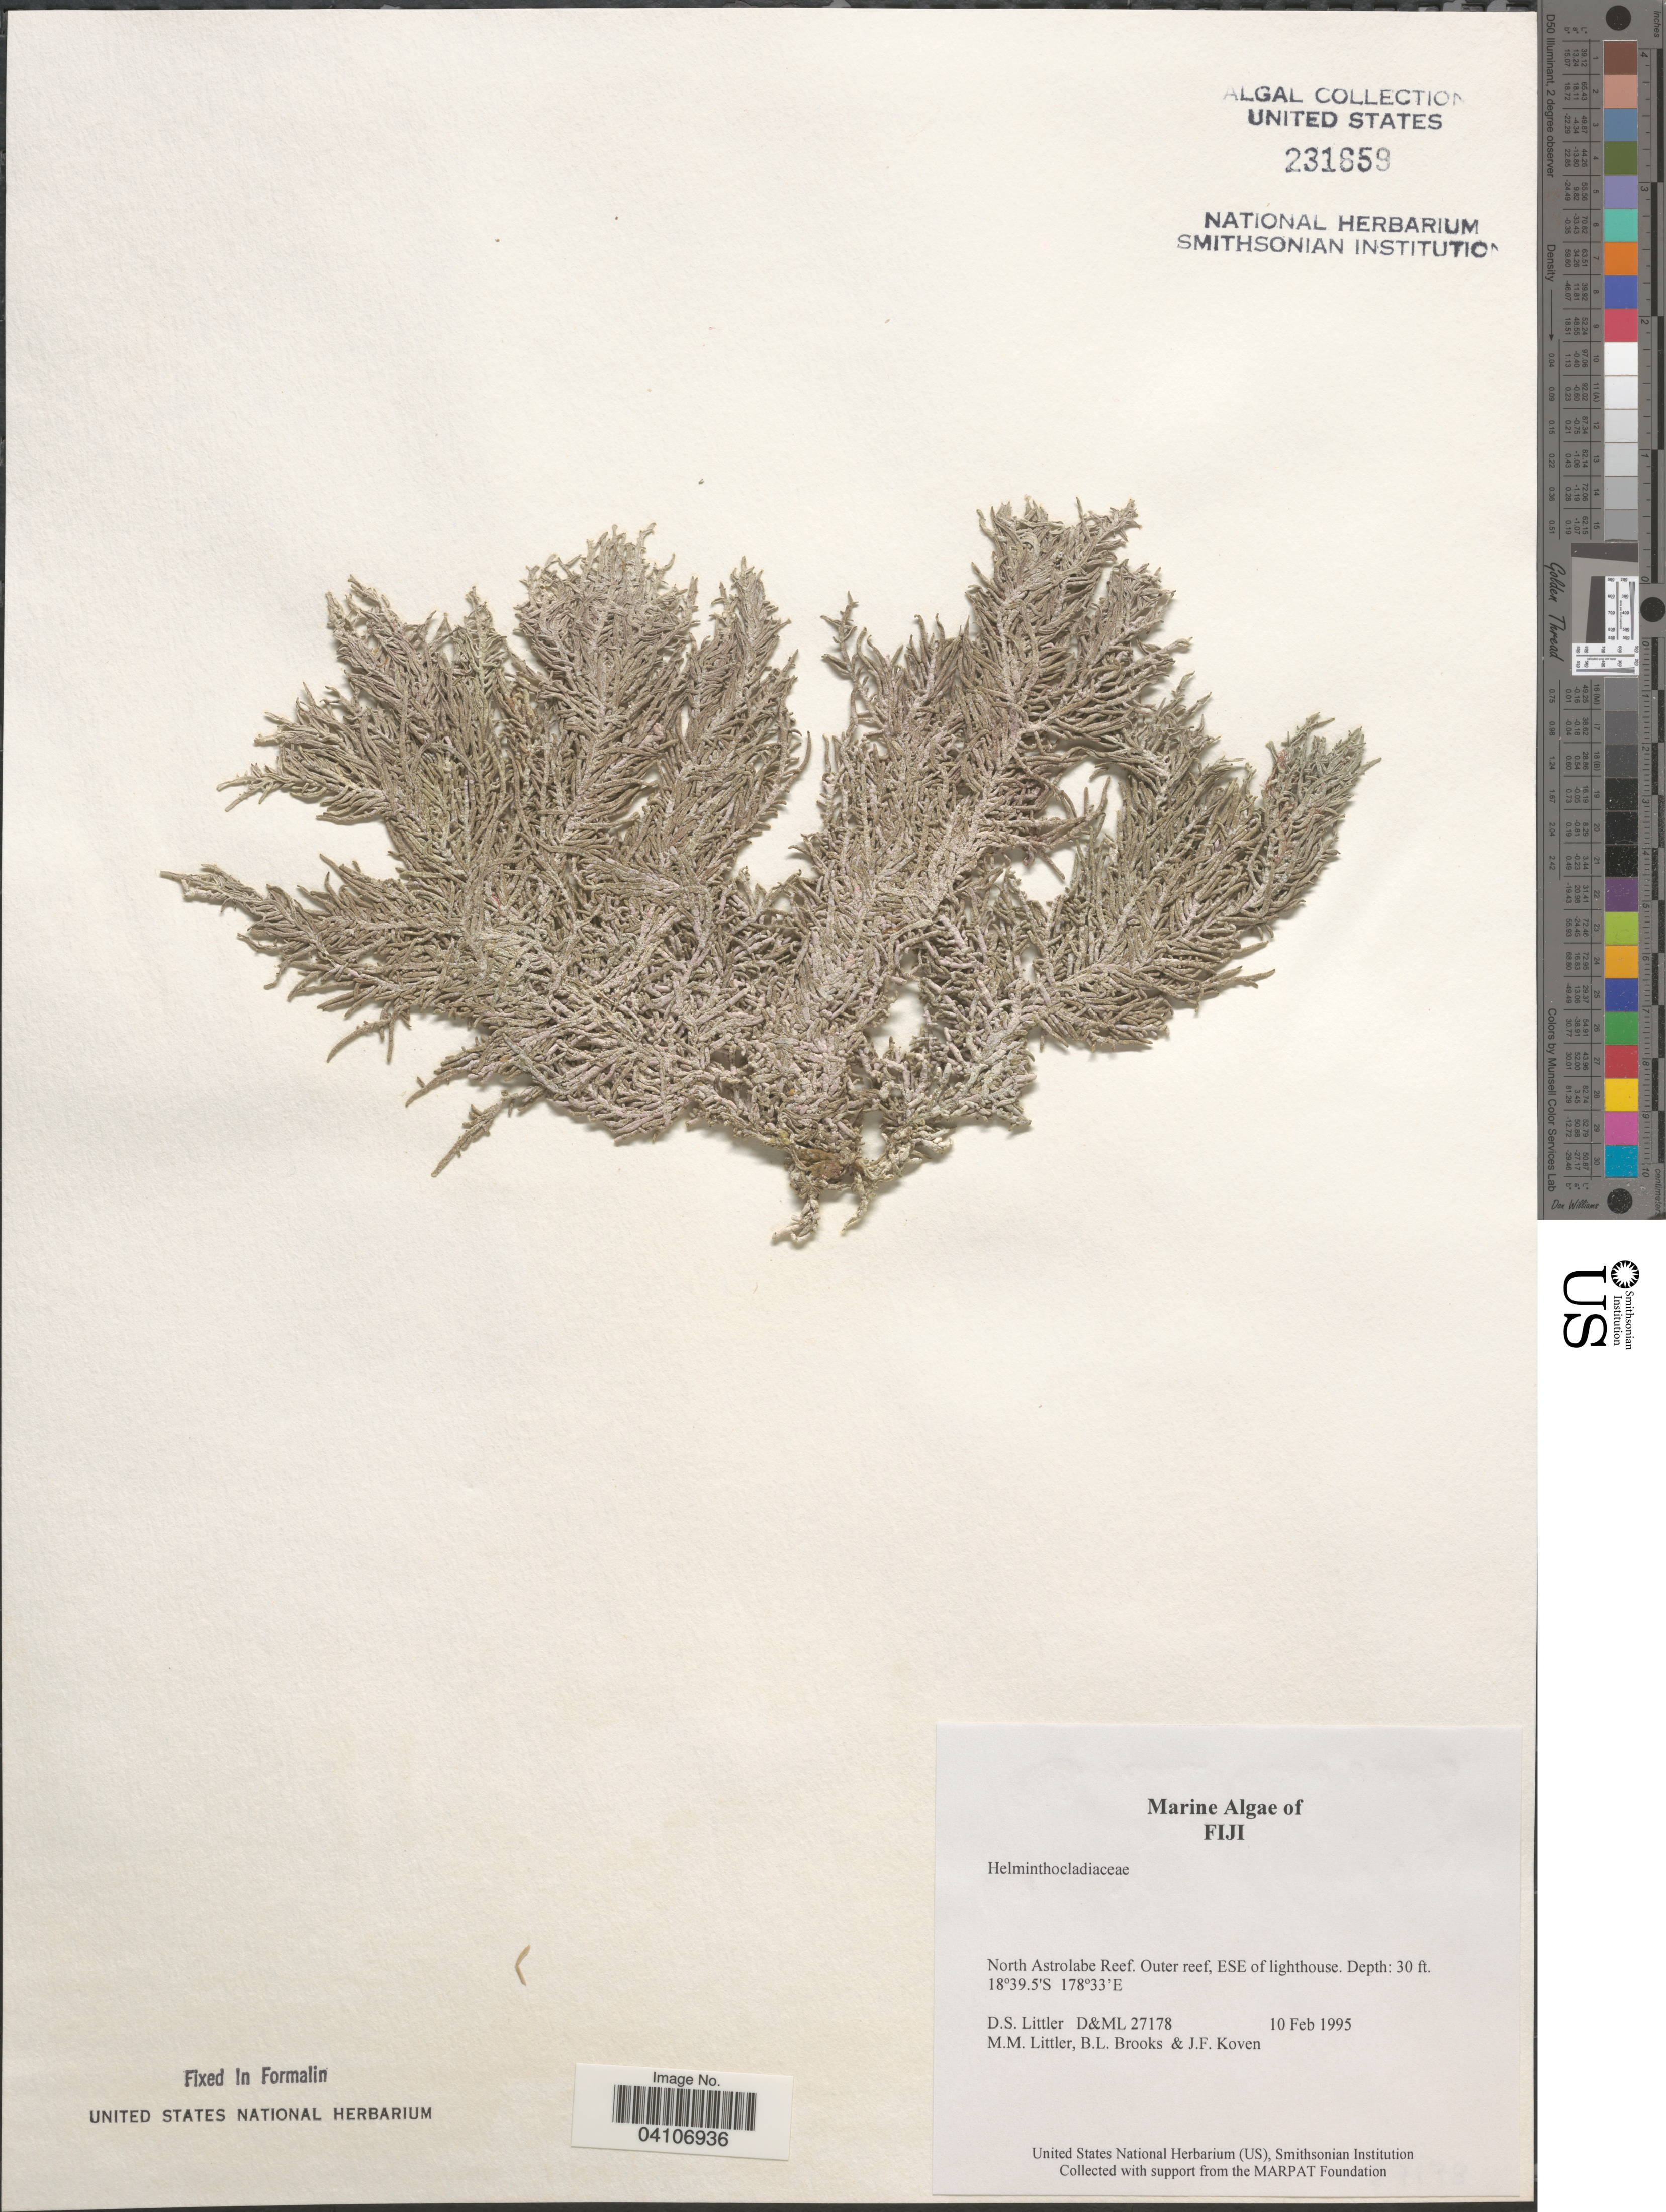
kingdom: Plantae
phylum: Rhodophyta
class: Florideophyceae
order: Nemaliales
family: Helminthocladiaceae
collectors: D. S. Littler, B. Brooks & J. Koven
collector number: D&ML27178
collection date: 1995-02-10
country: Fiji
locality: North Astrolabe Reef. Outer reef, ESE of lighthouse.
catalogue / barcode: US 231659